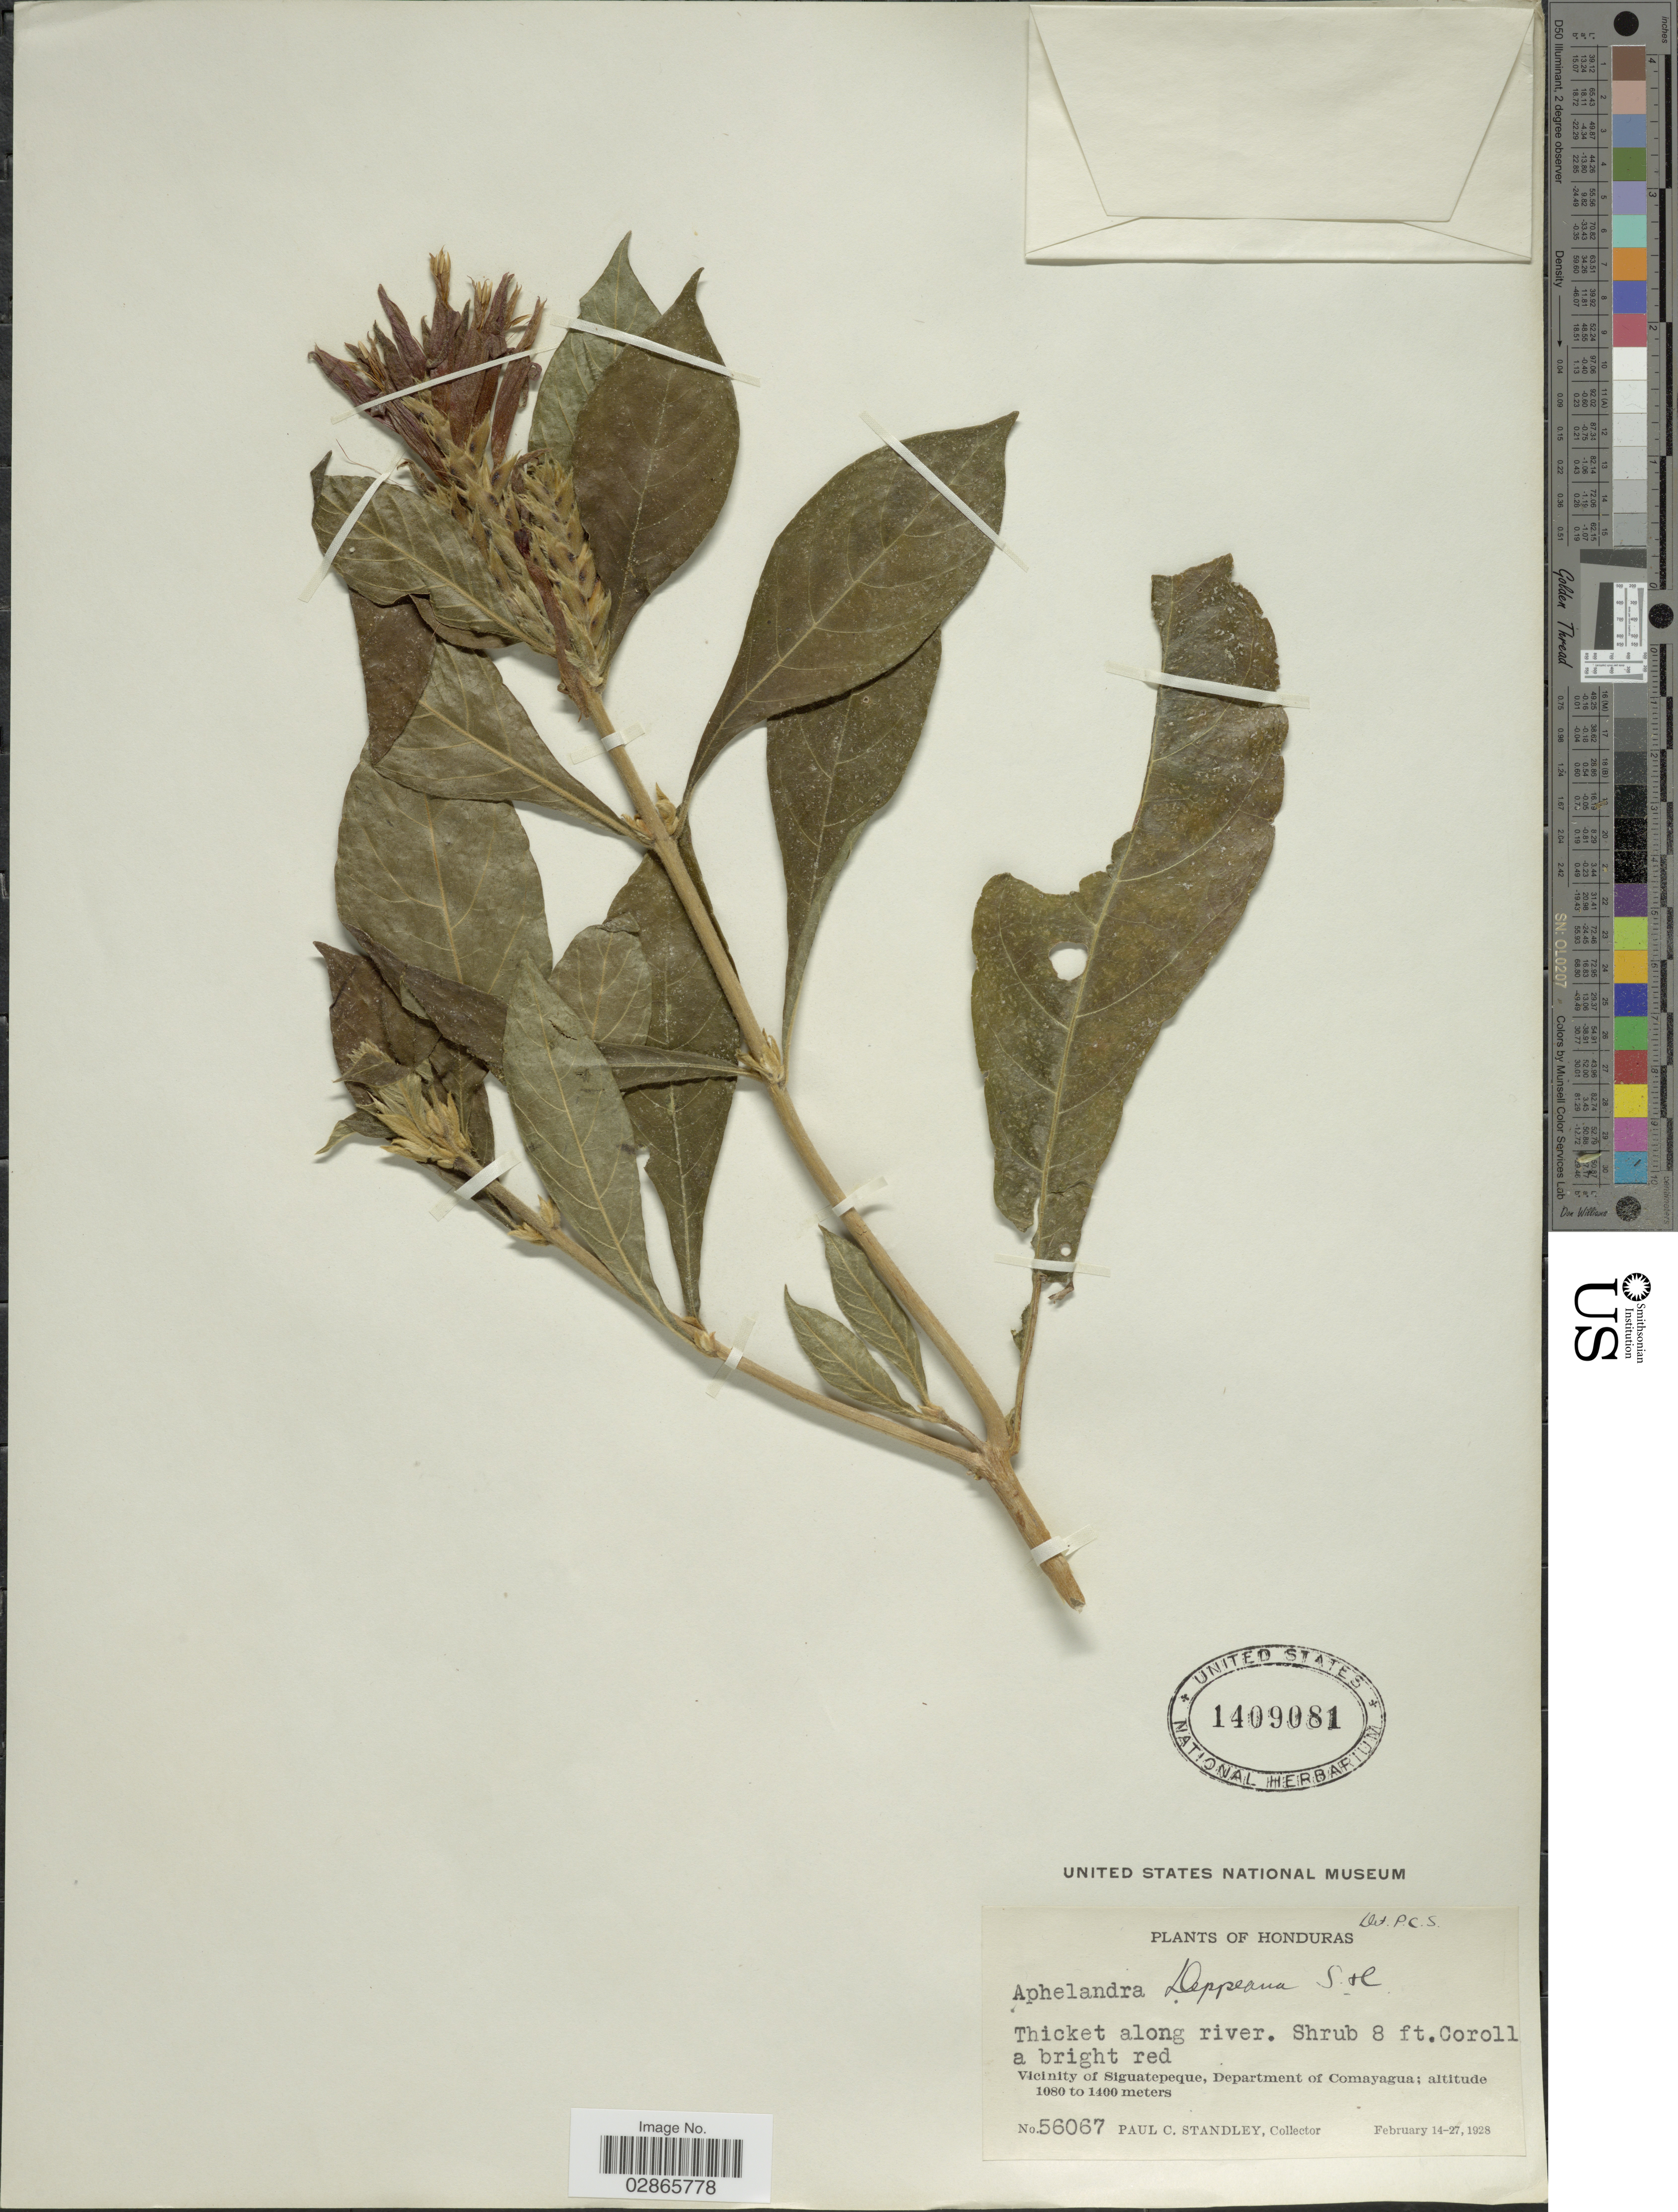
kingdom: Plantae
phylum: Tracheophyta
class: Magnoliopsida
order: Lamiales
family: Acanthaceae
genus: Aphelandra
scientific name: Aphelandra deppeana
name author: Schltdl. & Cham.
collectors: P. C. Standley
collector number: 56067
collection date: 1928-02-14/1928-02-27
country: Honduras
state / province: Comayagua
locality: Vicinity of Siguatepeque, Department of Comayagua.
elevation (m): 1080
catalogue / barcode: US 1409081